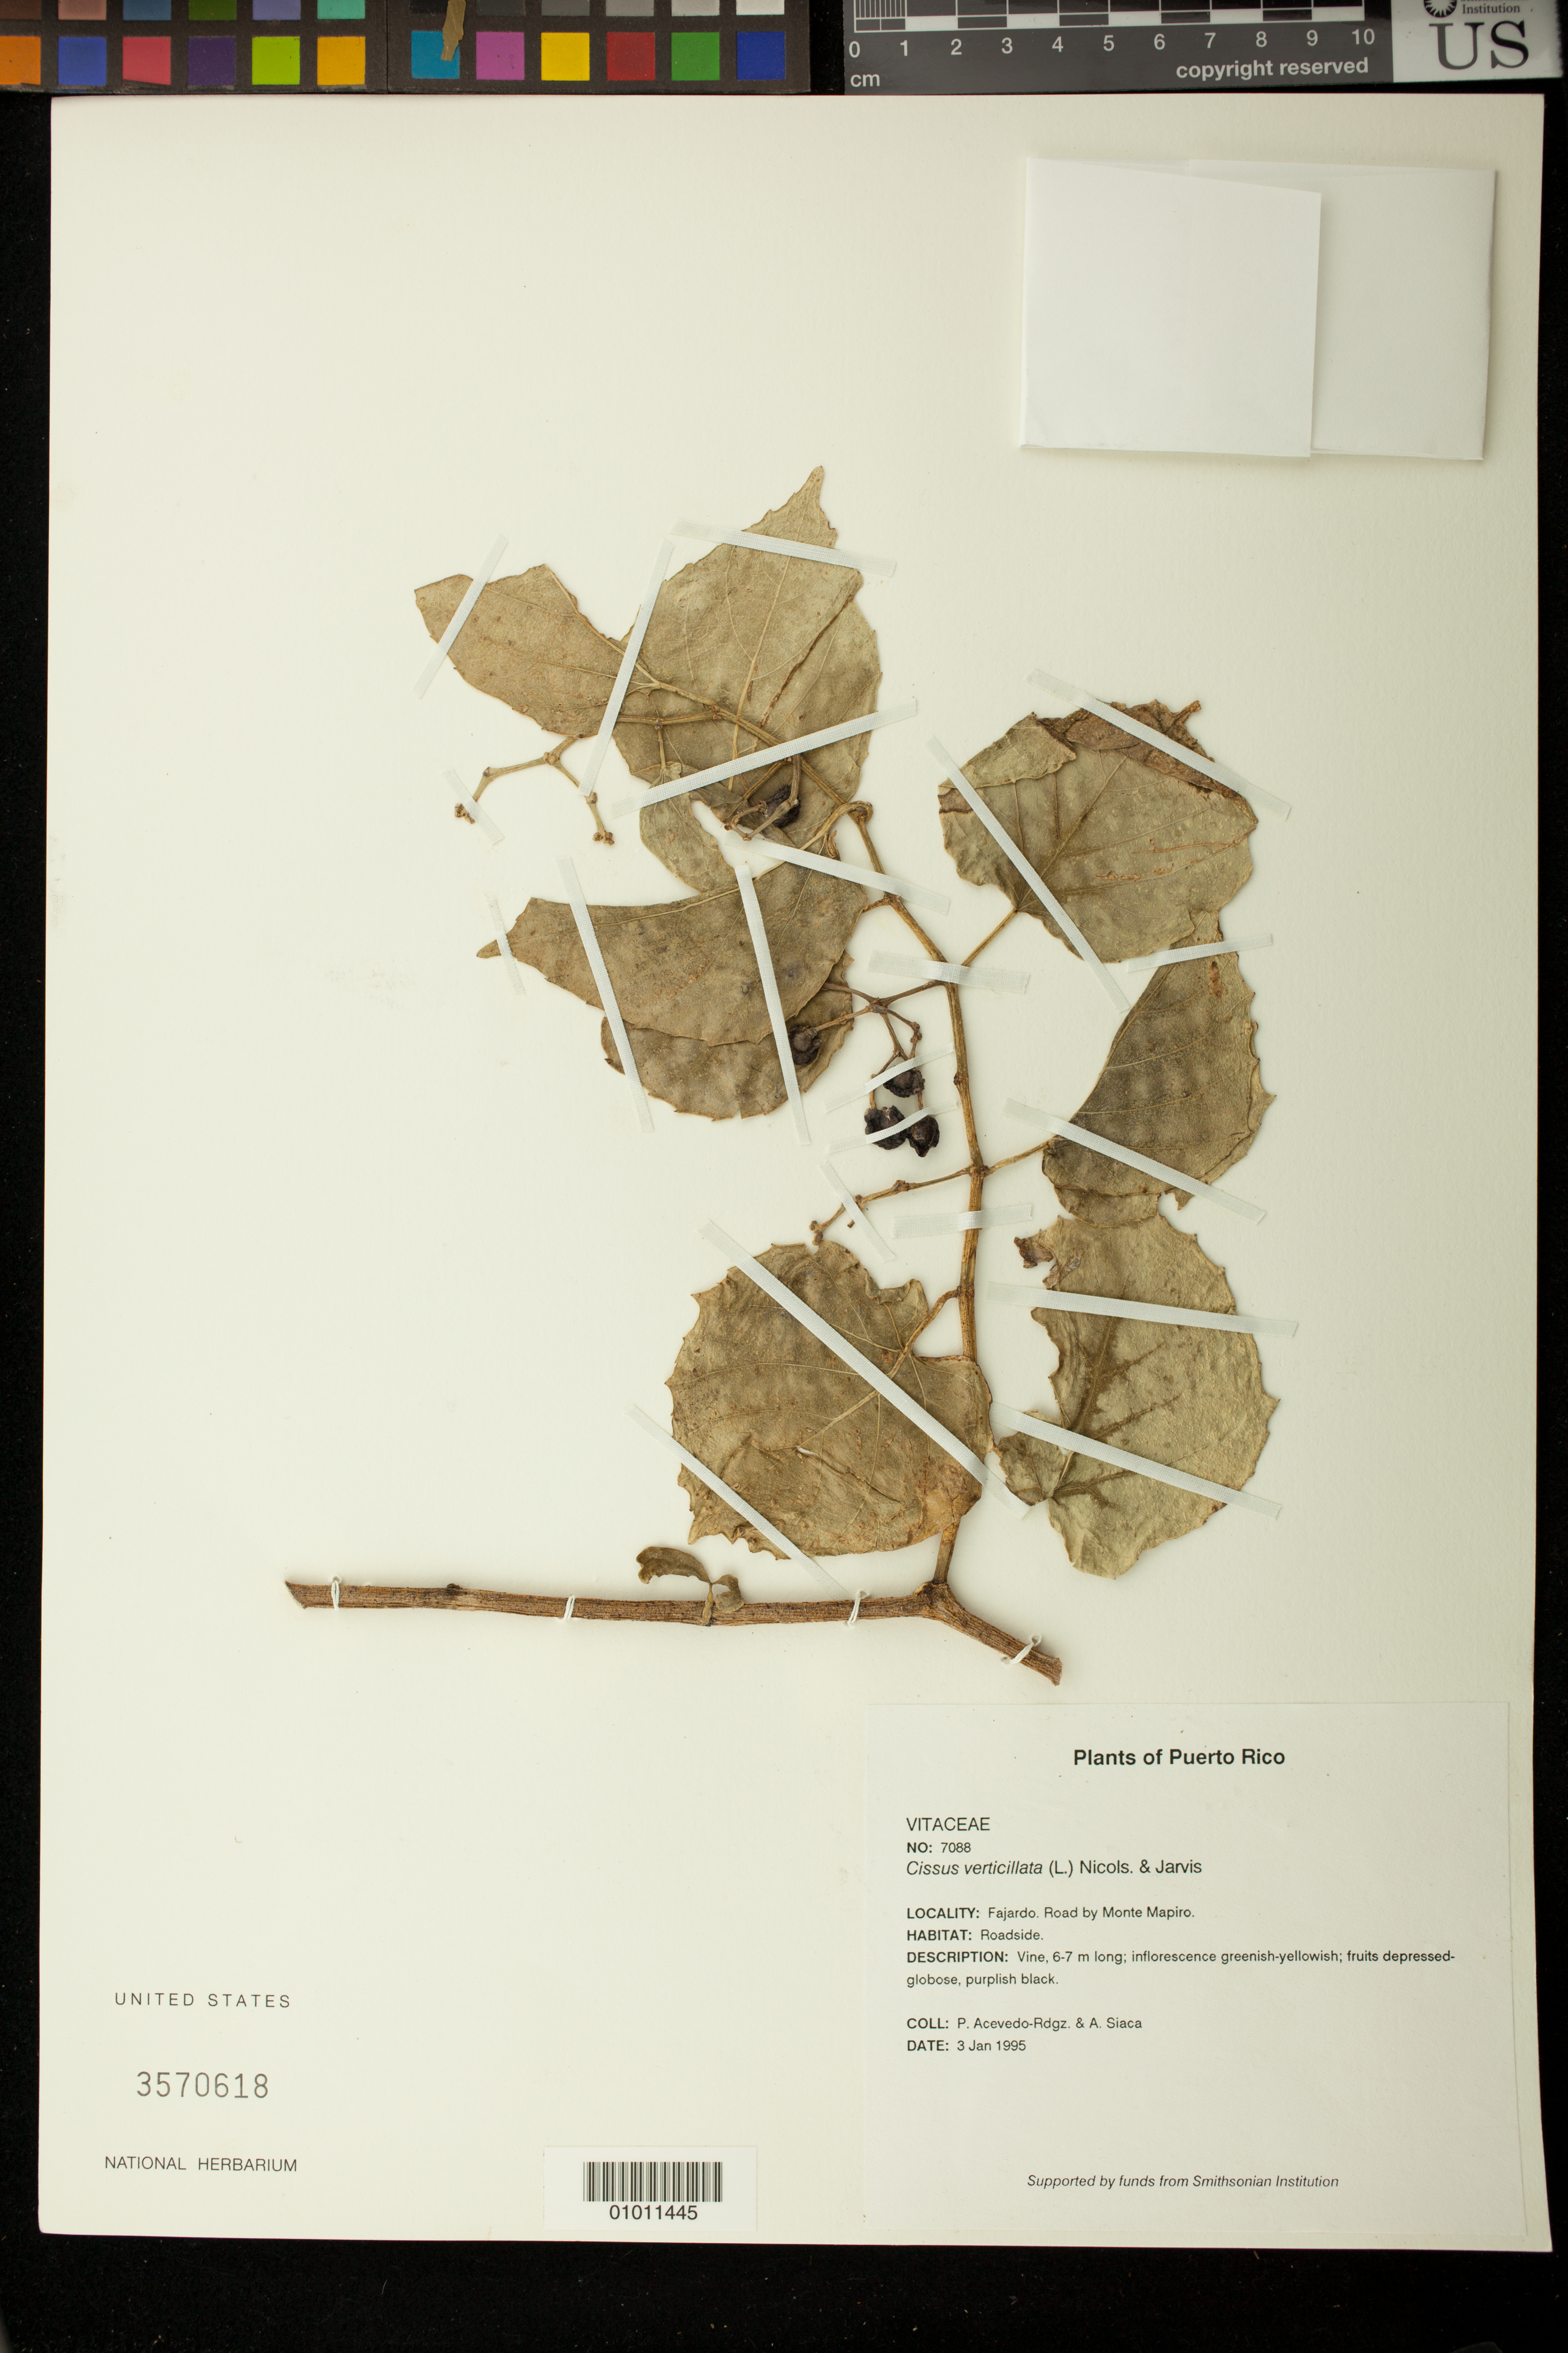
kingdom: Plantae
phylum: Tracheophyta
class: Magnoliopsida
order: Vitales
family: Vitaceae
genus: Cissus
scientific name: Cissus verticillata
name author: (L.) Nicolson & C.E. Jarvis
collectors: P. Acevedo-Rodr. & A. Siaca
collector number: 7088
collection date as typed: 03 Jan 1995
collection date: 1995-01-03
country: Puerto Rico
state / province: Fajardo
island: Puerto Rico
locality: Fajardo; Road by Monte Mapiro.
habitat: Roadside.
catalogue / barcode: US 3570618